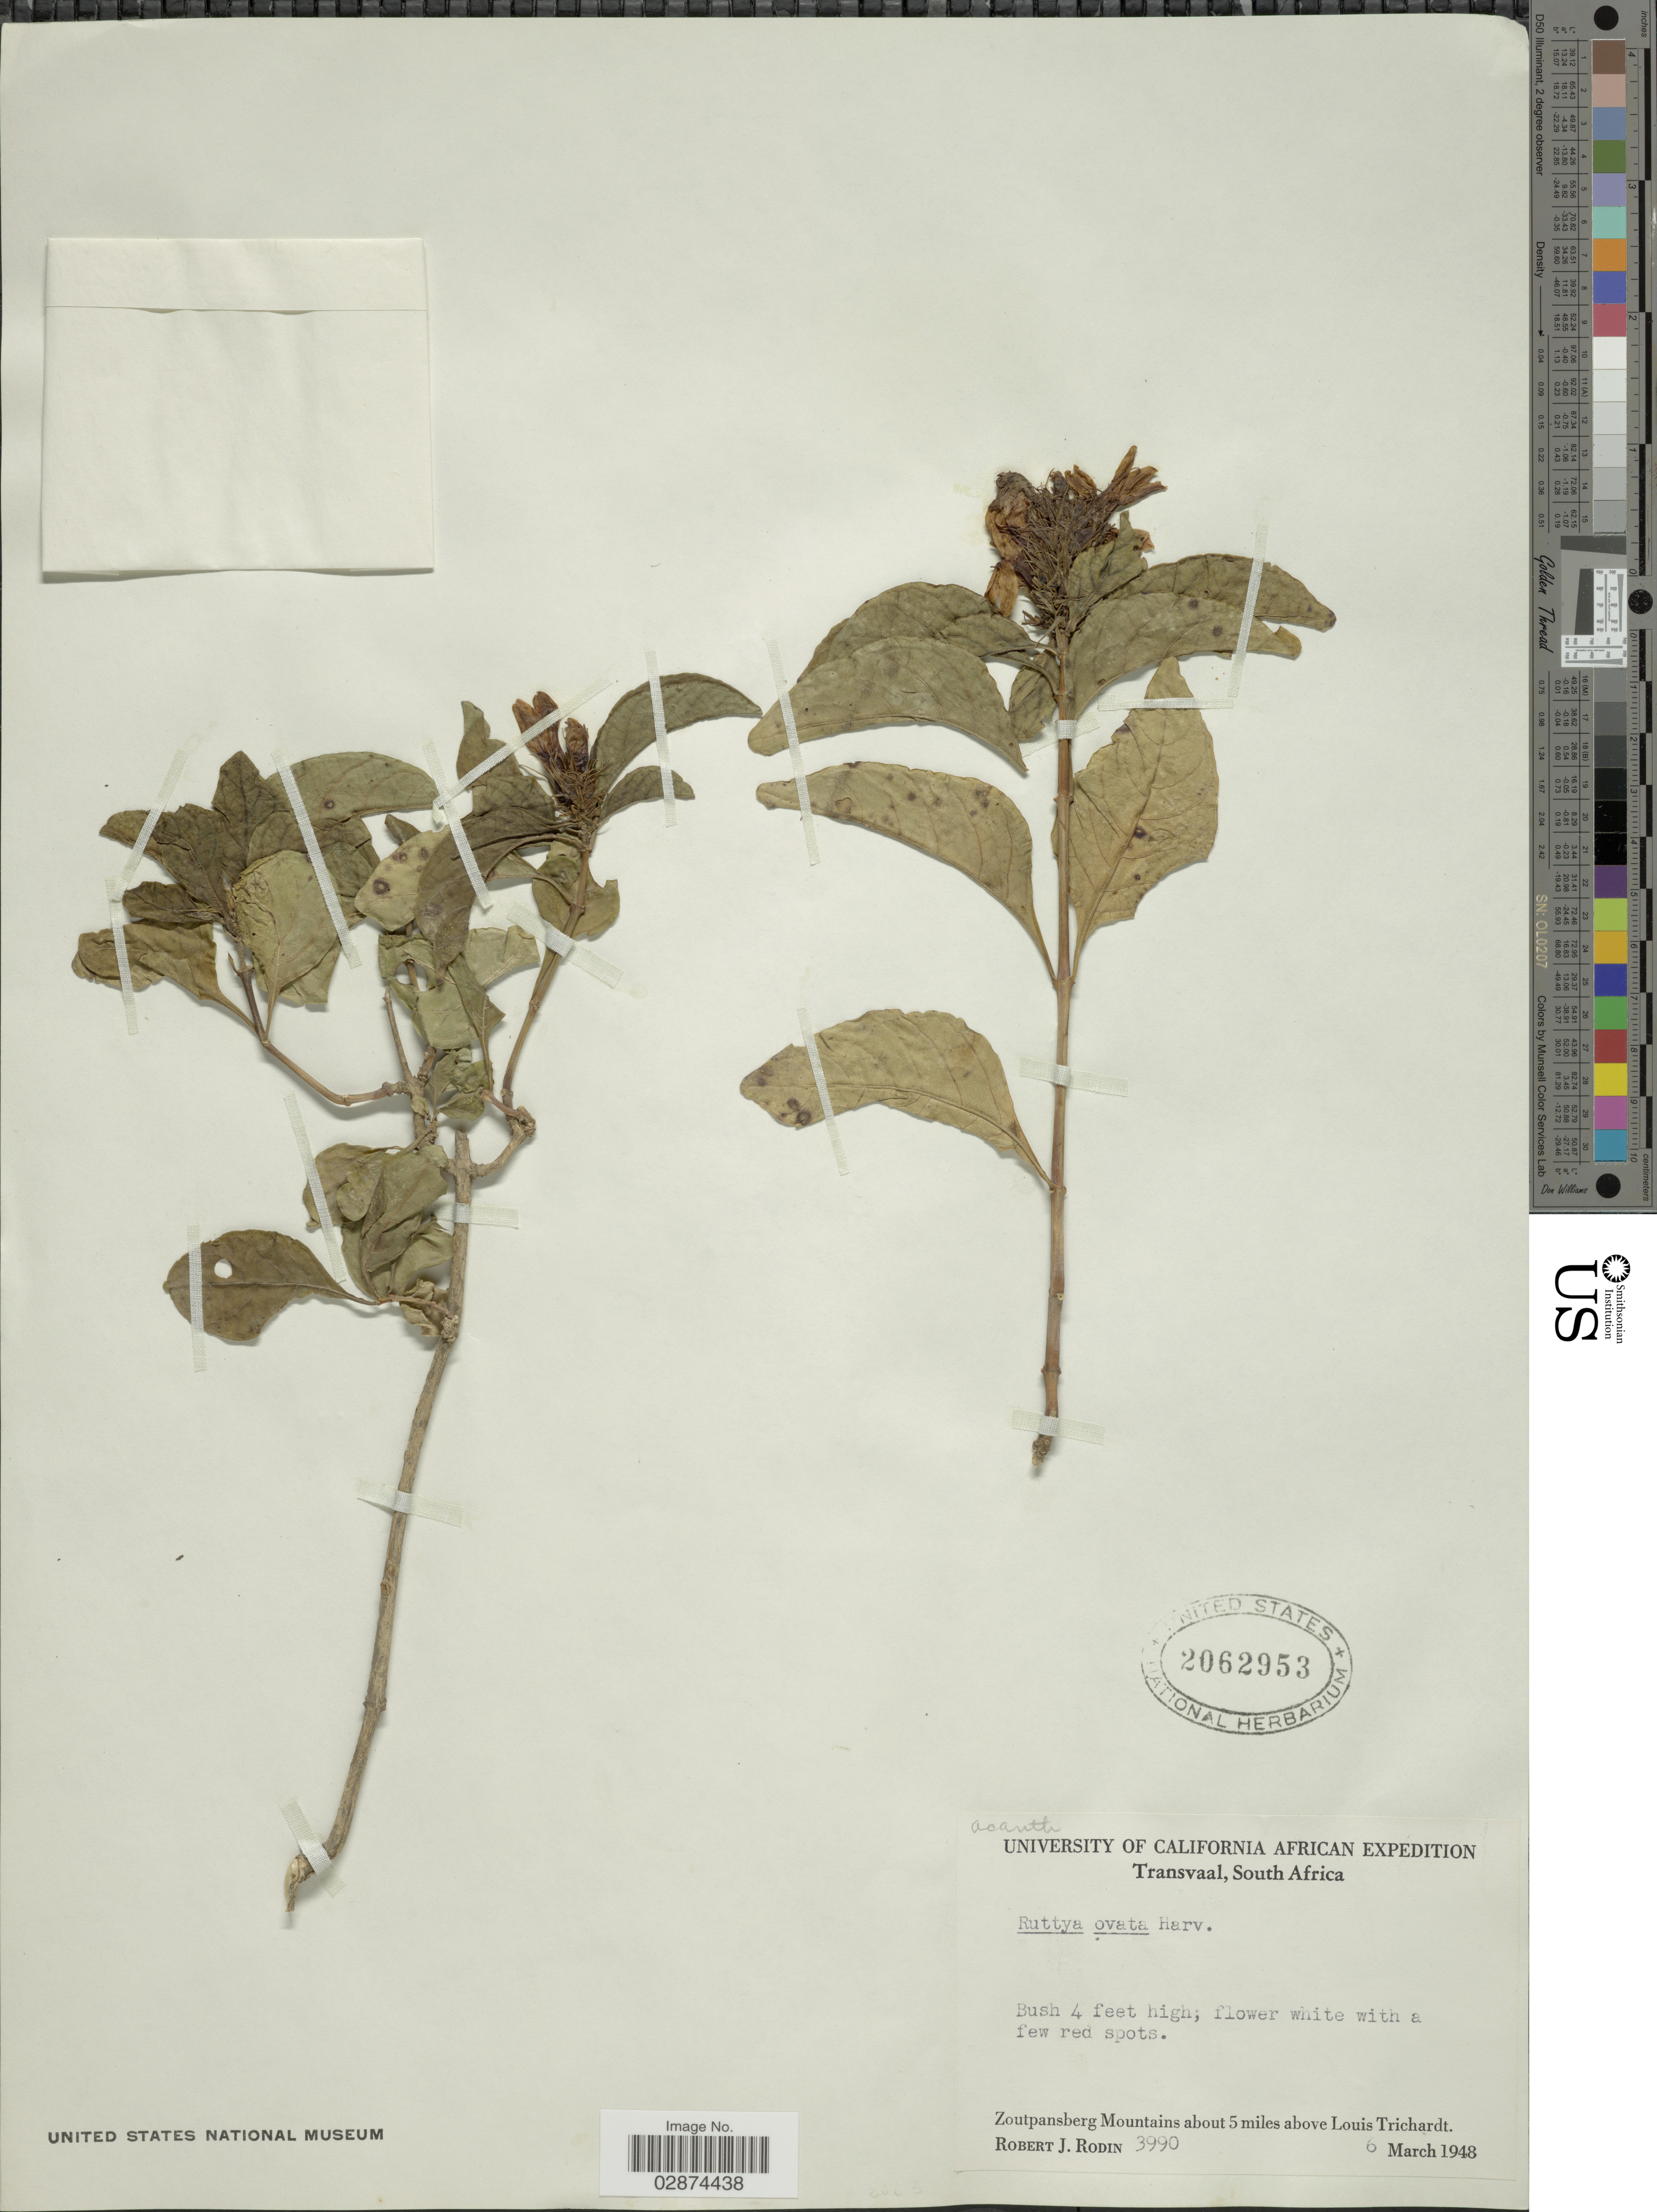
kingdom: Plantae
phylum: Tracheophyta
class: Magnoliopsida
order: Lamiales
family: Acanthaceae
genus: Ruttya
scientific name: Ruttya ovata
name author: Harv.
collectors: R. J. Rodin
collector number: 3990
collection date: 1948-03-06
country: South Africa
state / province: Limpopo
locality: Transvaal. Zoutpansberg Mountains about 5 miles above Louis Trichardt.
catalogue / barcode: US 2062953